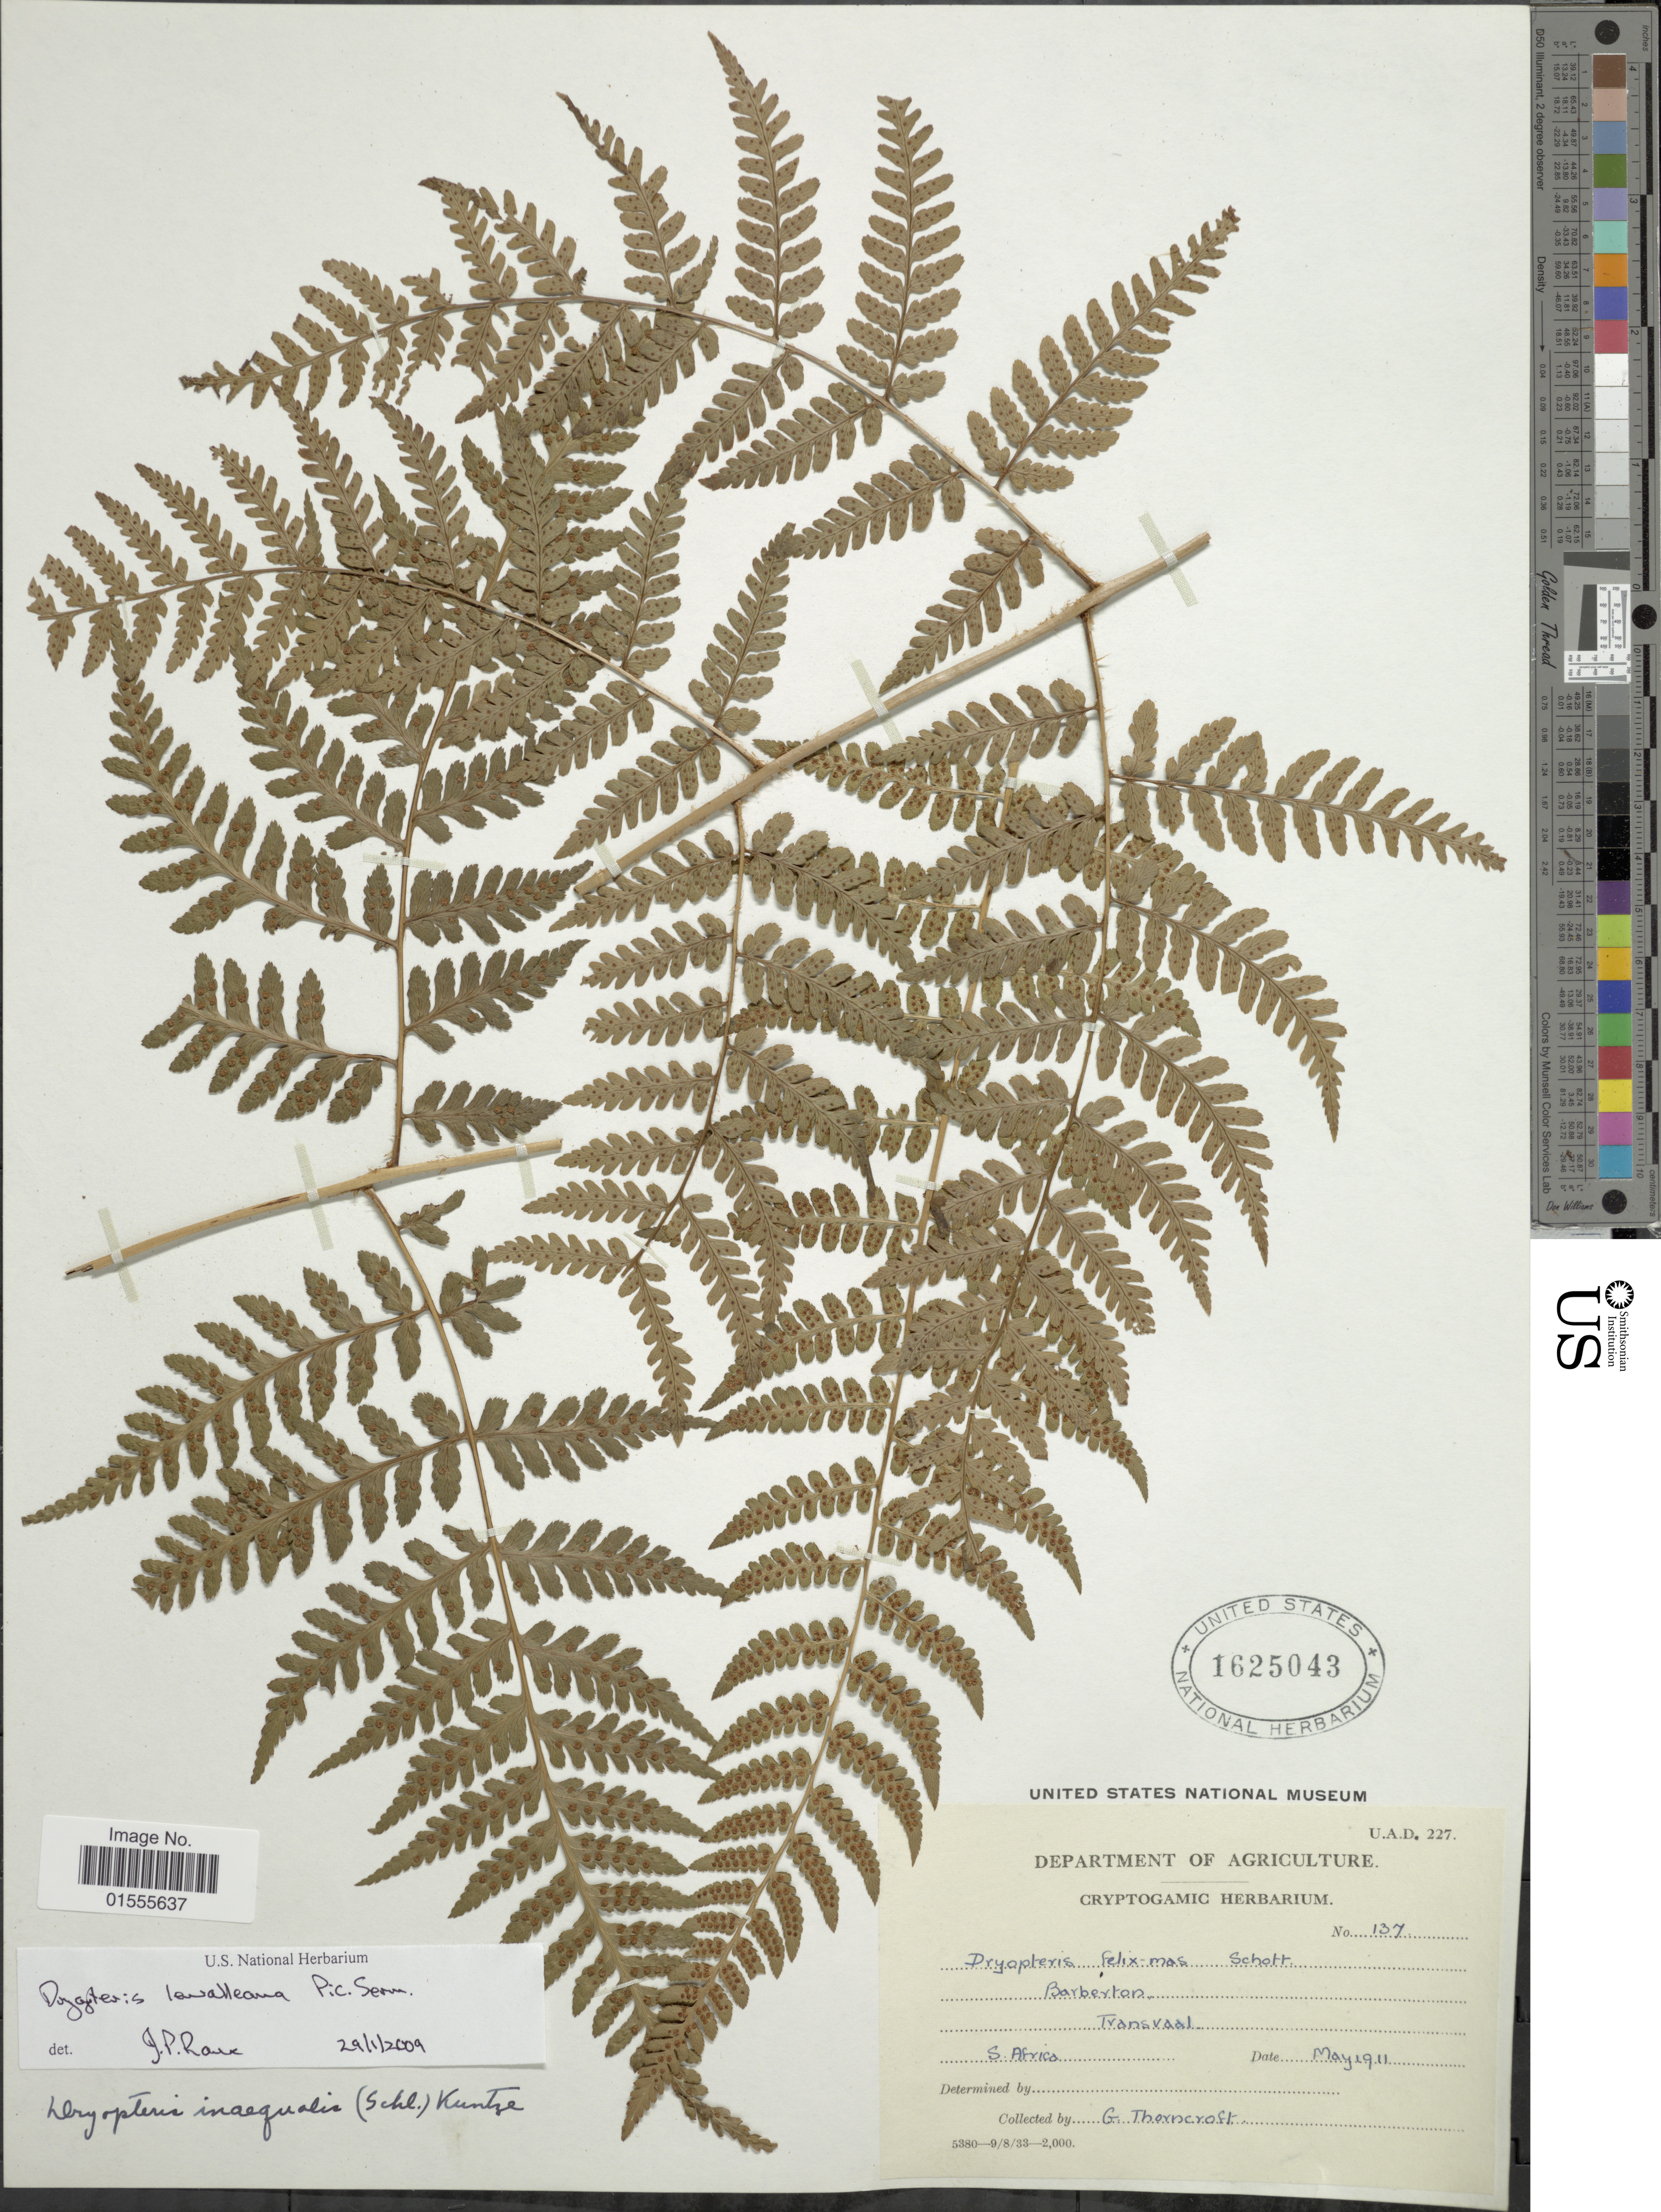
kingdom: Plantae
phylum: Tracheophyta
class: Polypodiopsida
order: Polypodiales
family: Dryopteridaceae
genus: Dryopteris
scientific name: Dryopteris lewalleana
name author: Pic. Serm.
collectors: G. Thorncroft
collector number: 137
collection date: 1911-05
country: South Africa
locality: Barbeton, Transvaal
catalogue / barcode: US 1625043